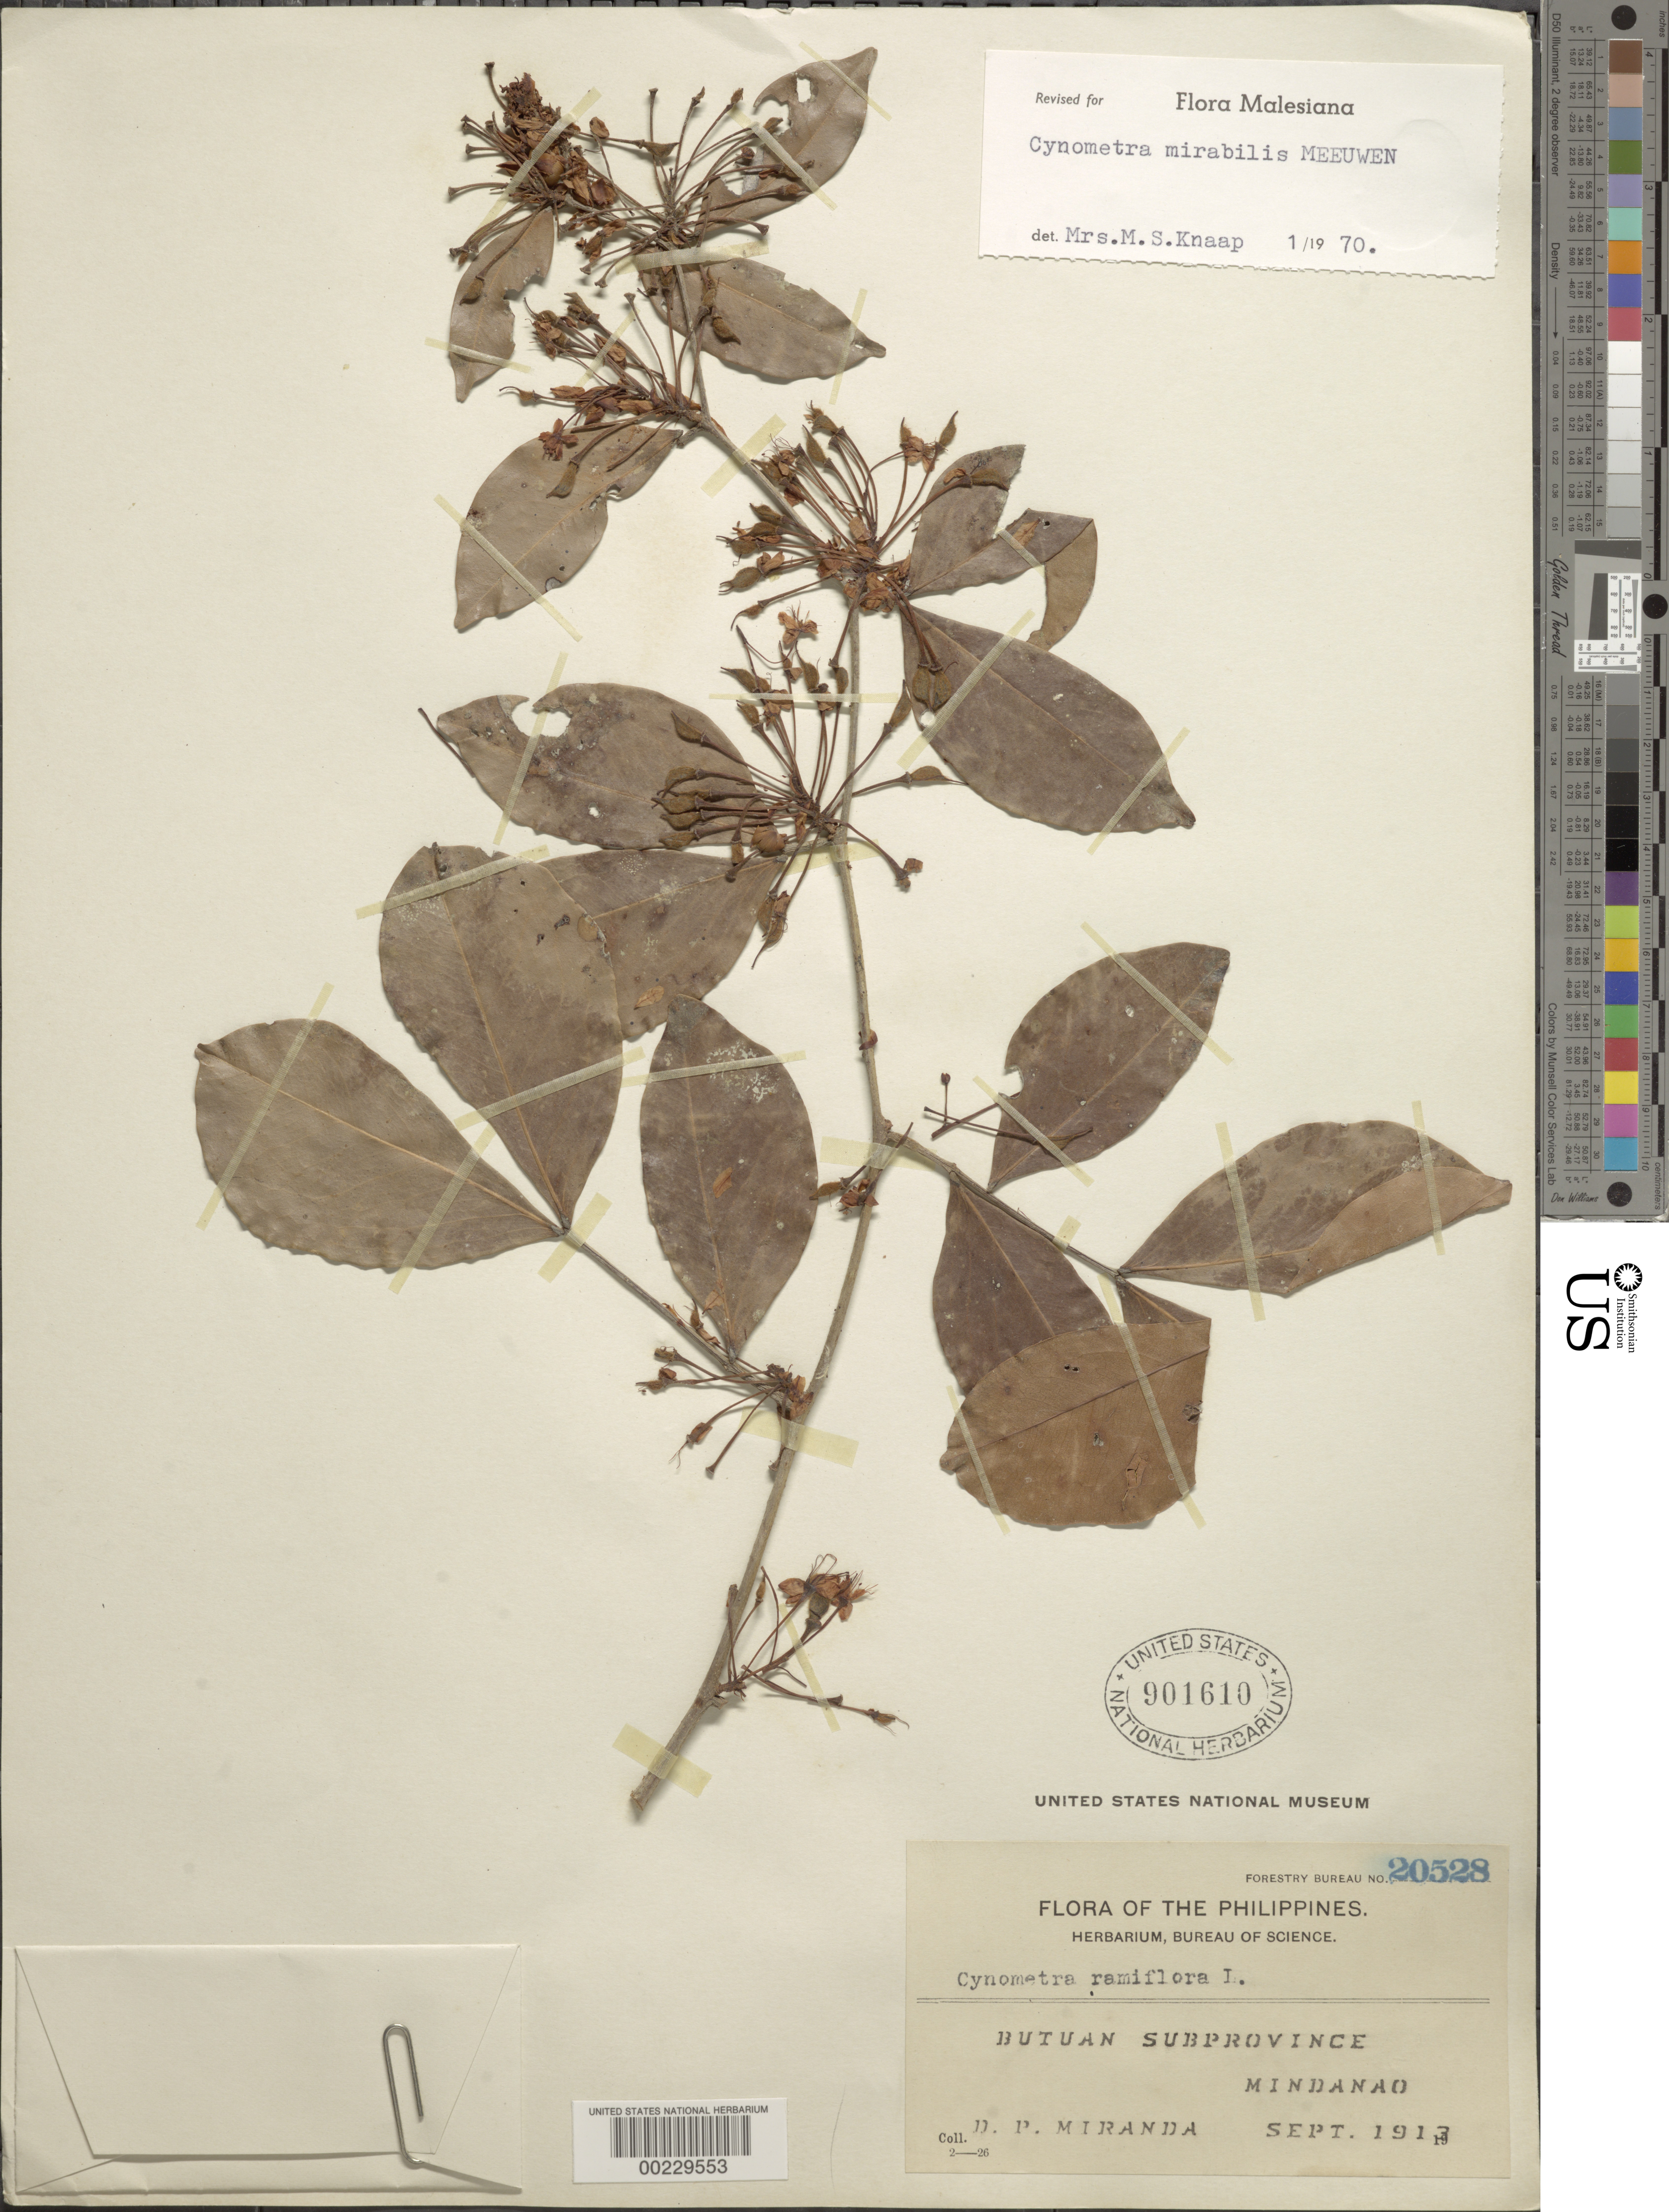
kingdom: Plantae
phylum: Tracheophyta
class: Magnoliopsida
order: Fabales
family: Fabaceae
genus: Cynometra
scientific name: Cynometra mirabilis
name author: Meeuwen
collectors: D. P. Miranda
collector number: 20528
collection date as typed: Sep 1913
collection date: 1913-09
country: Philippines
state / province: Caraga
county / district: Agusan del Norte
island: Mindanao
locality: Butuan subprovince [= Butuan City (province)]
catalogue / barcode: US 901610